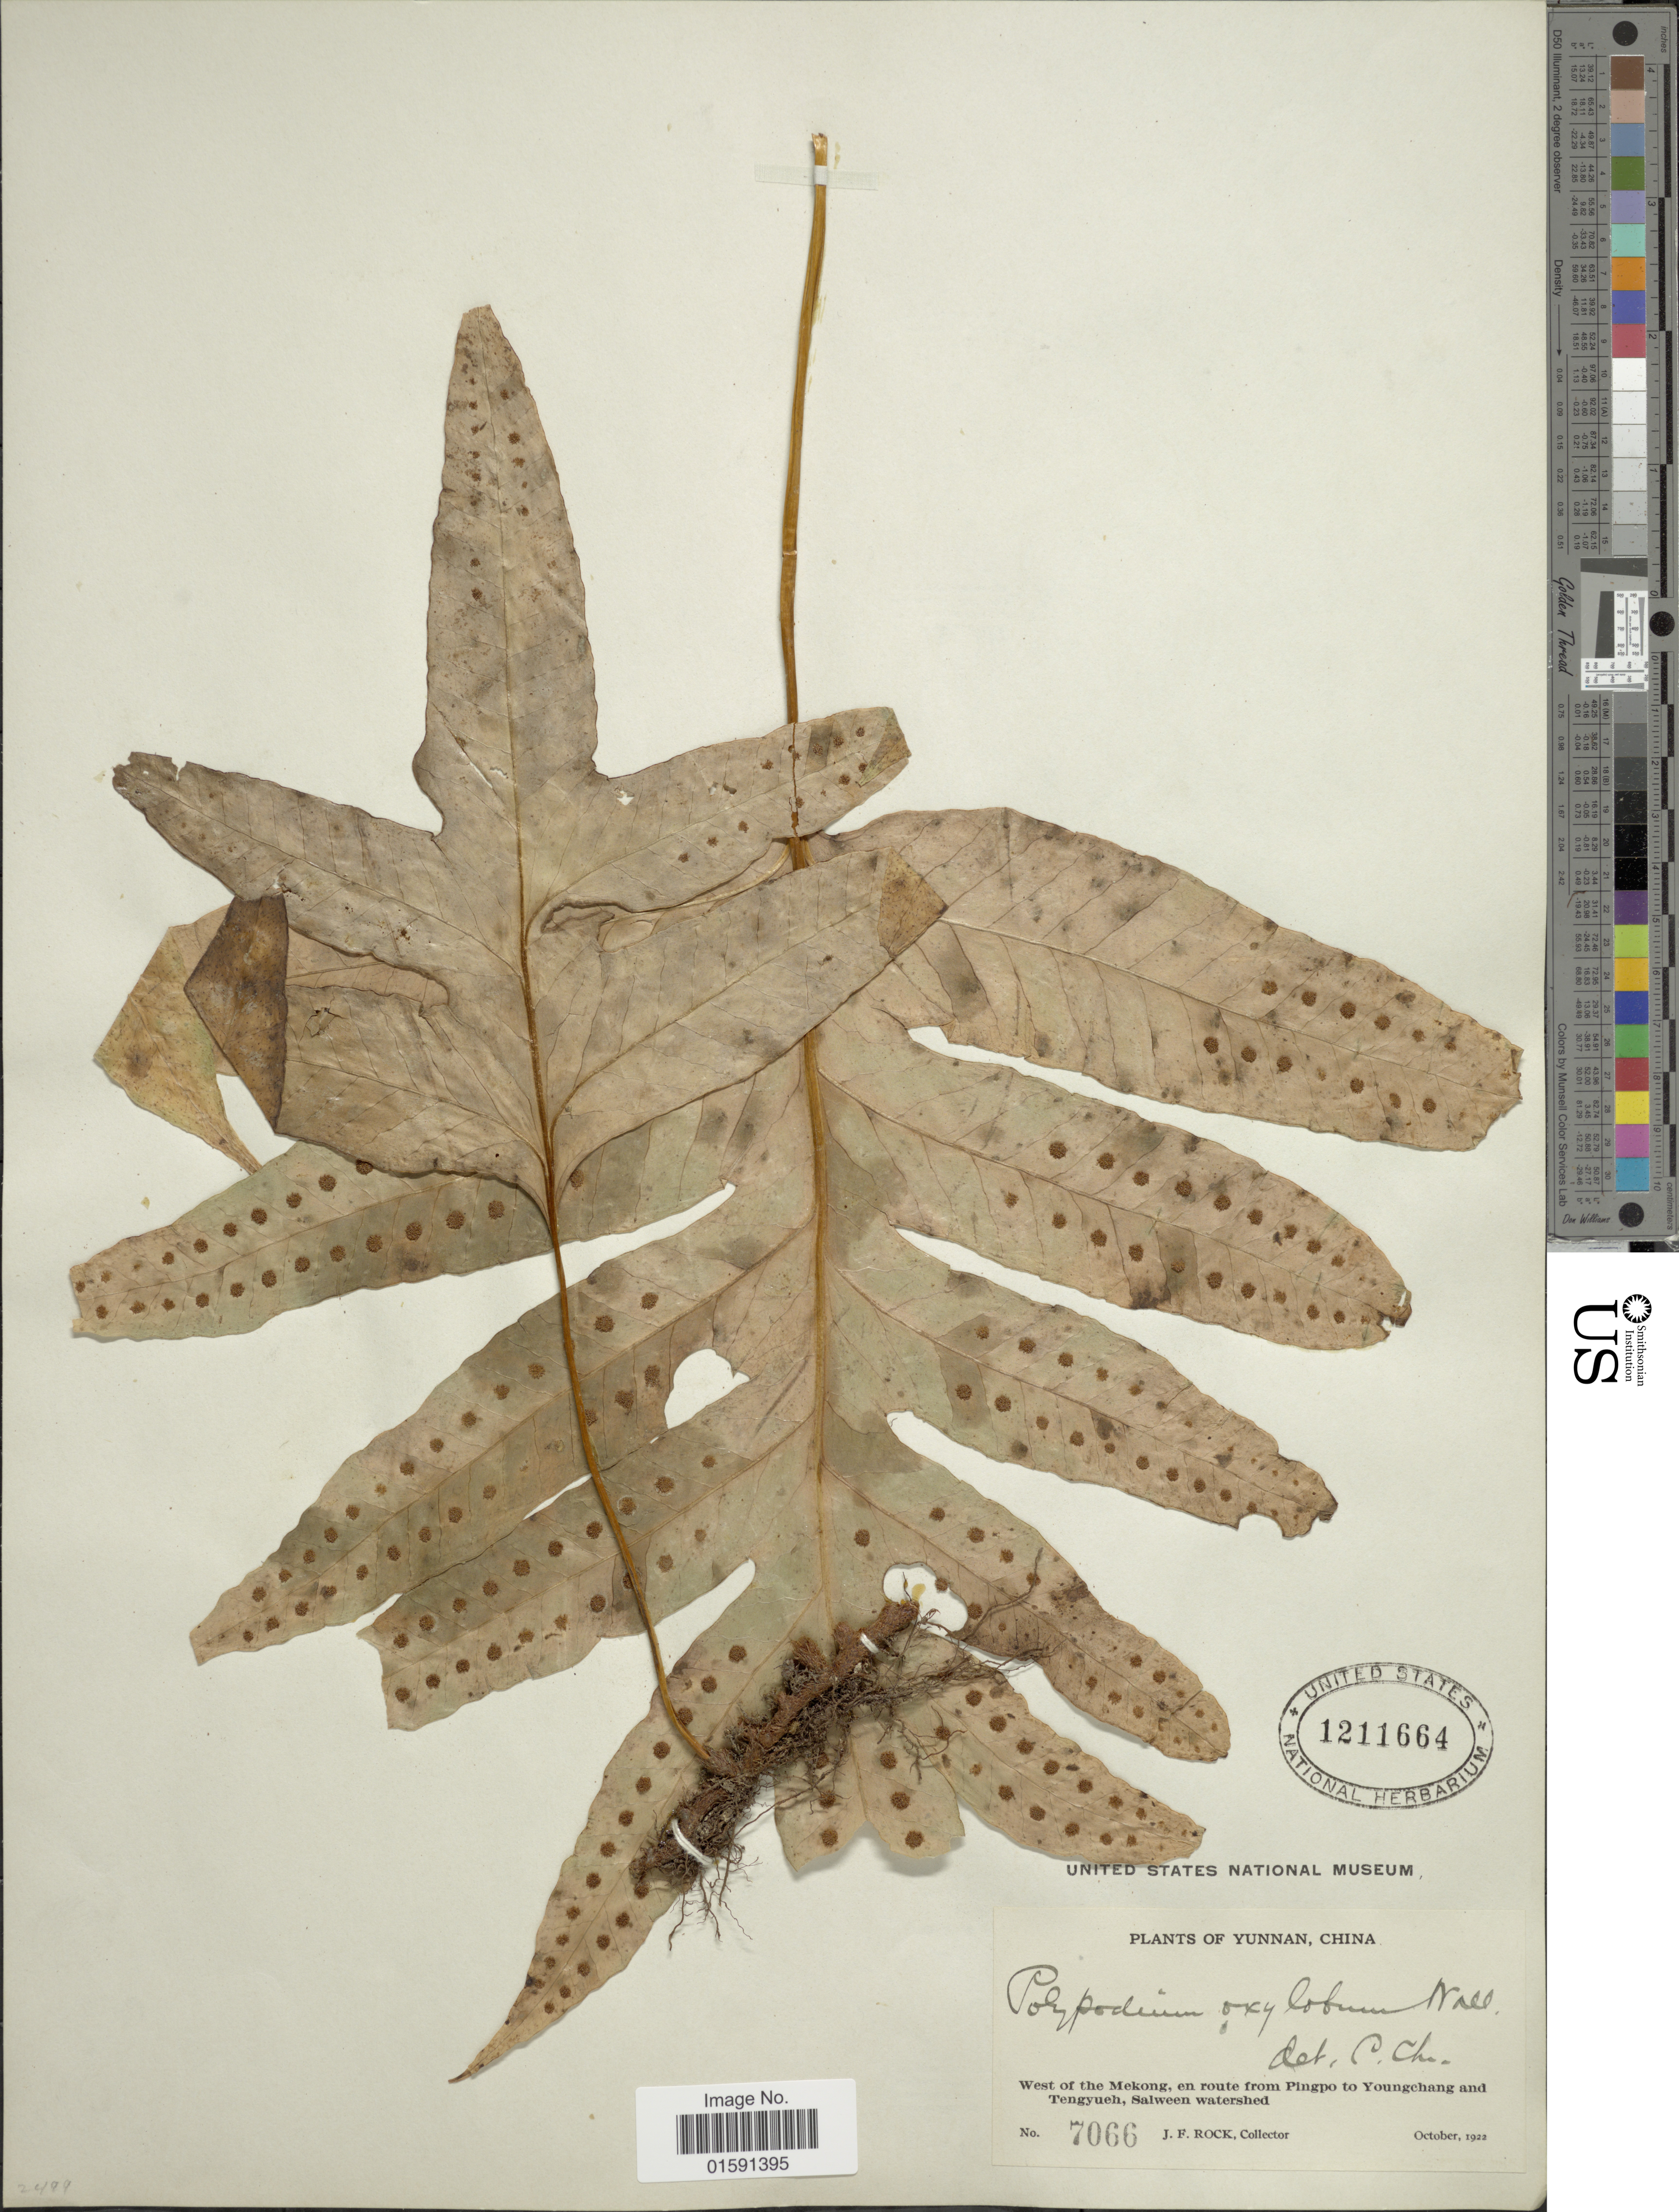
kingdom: Plantae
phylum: Tracheophyta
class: Polypodiopsida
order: Polypodiales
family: Polypodiaceae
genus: Selliguea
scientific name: Selliguea oxyloba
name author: (Wall. ex Kunze) Fraser-Jenk.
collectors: J. Rock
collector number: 7066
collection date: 1922-10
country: China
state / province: Yunnan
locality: West of Mekong, en route from Pingpo to youngchang and Tengyueh, Salween watershed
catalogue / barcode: US 1211664